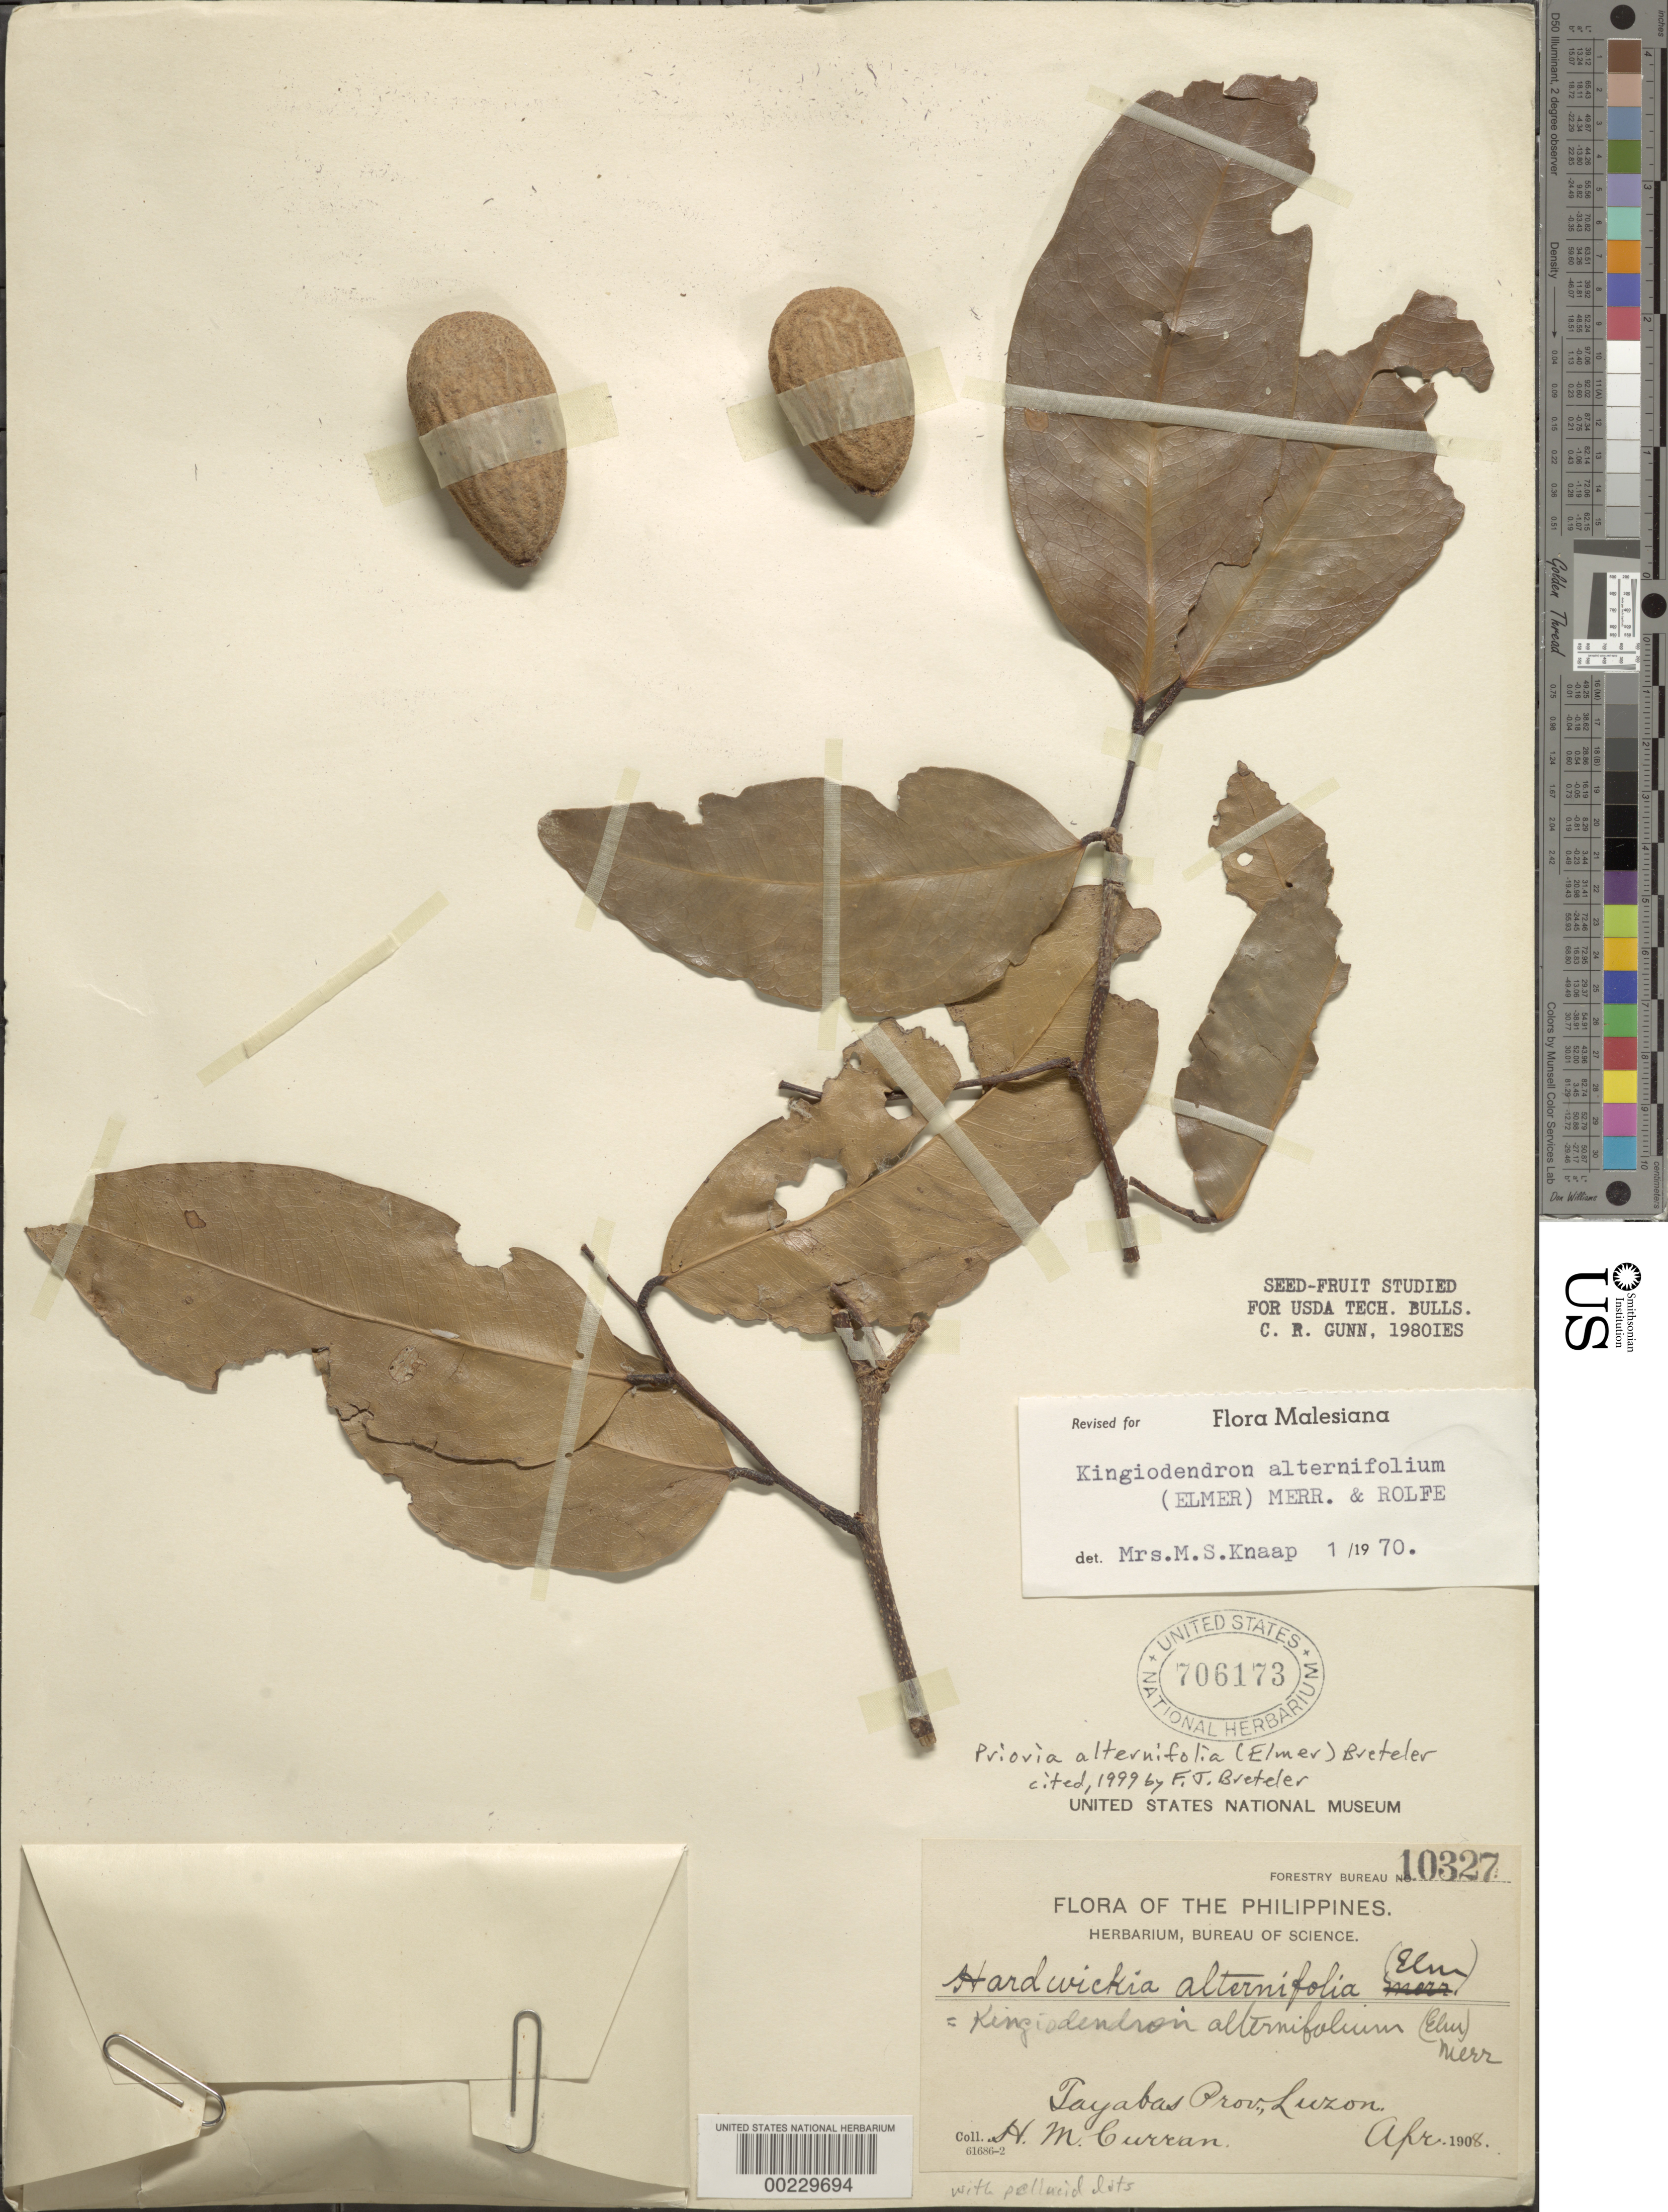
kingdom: Plantae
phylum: Tracheophyta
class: Magnoliopsida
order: Fabales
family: Fabaceae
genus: Kingiodendron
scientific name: Kingiodendron alternifolium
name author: (Elmer) Merr. & Rolfe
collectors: H. M. Curran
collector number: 10327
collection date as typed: Apr 1908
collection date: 1908-04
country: Philippines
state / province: Calabarzon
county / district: Quezon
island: Luzon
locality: Tayabas prov. [= quezon province]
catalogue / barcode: US 706173